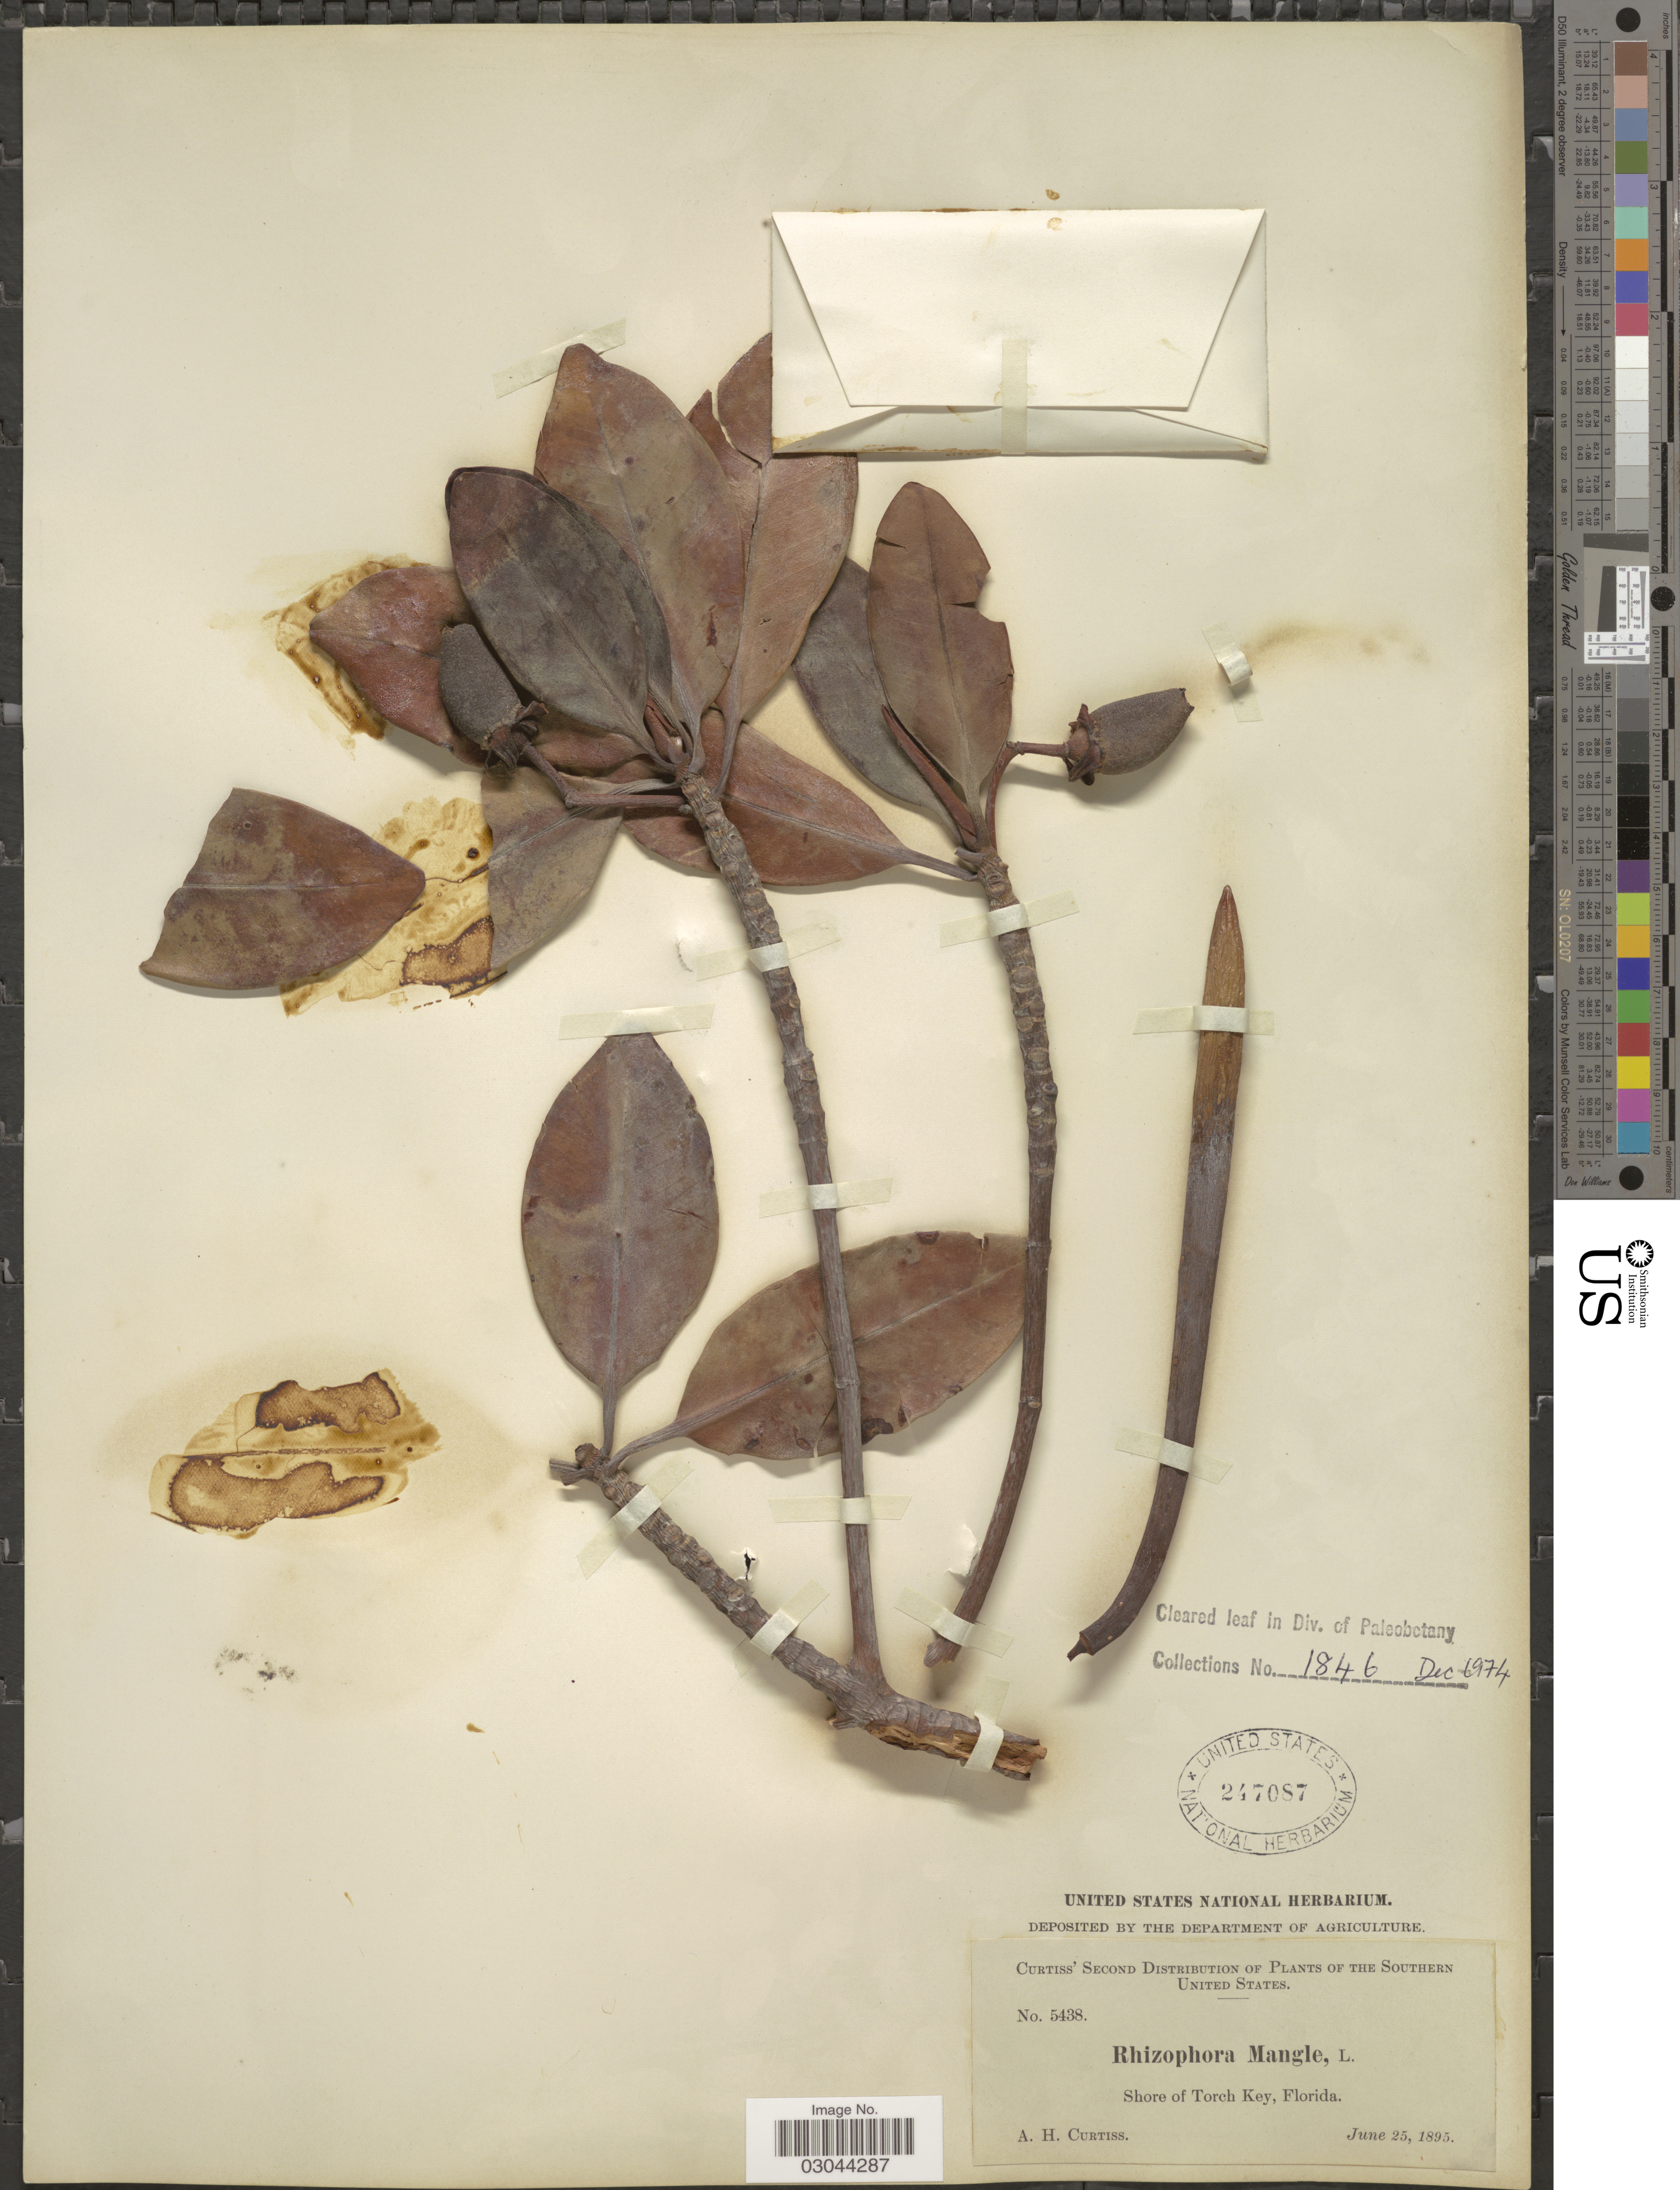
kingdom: Plantae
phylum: Tracheophyta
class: Magnoliopsida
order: Malpighiales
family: Rhizophoraceae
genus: Rhizophora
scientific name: Rhizophora mangle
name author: L.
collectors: A. H. Curtiss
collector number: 5438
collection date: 1895-06-25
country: United States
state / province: Florida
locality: The Southern United States. Shore of Torch Key.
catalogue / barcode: US 247087